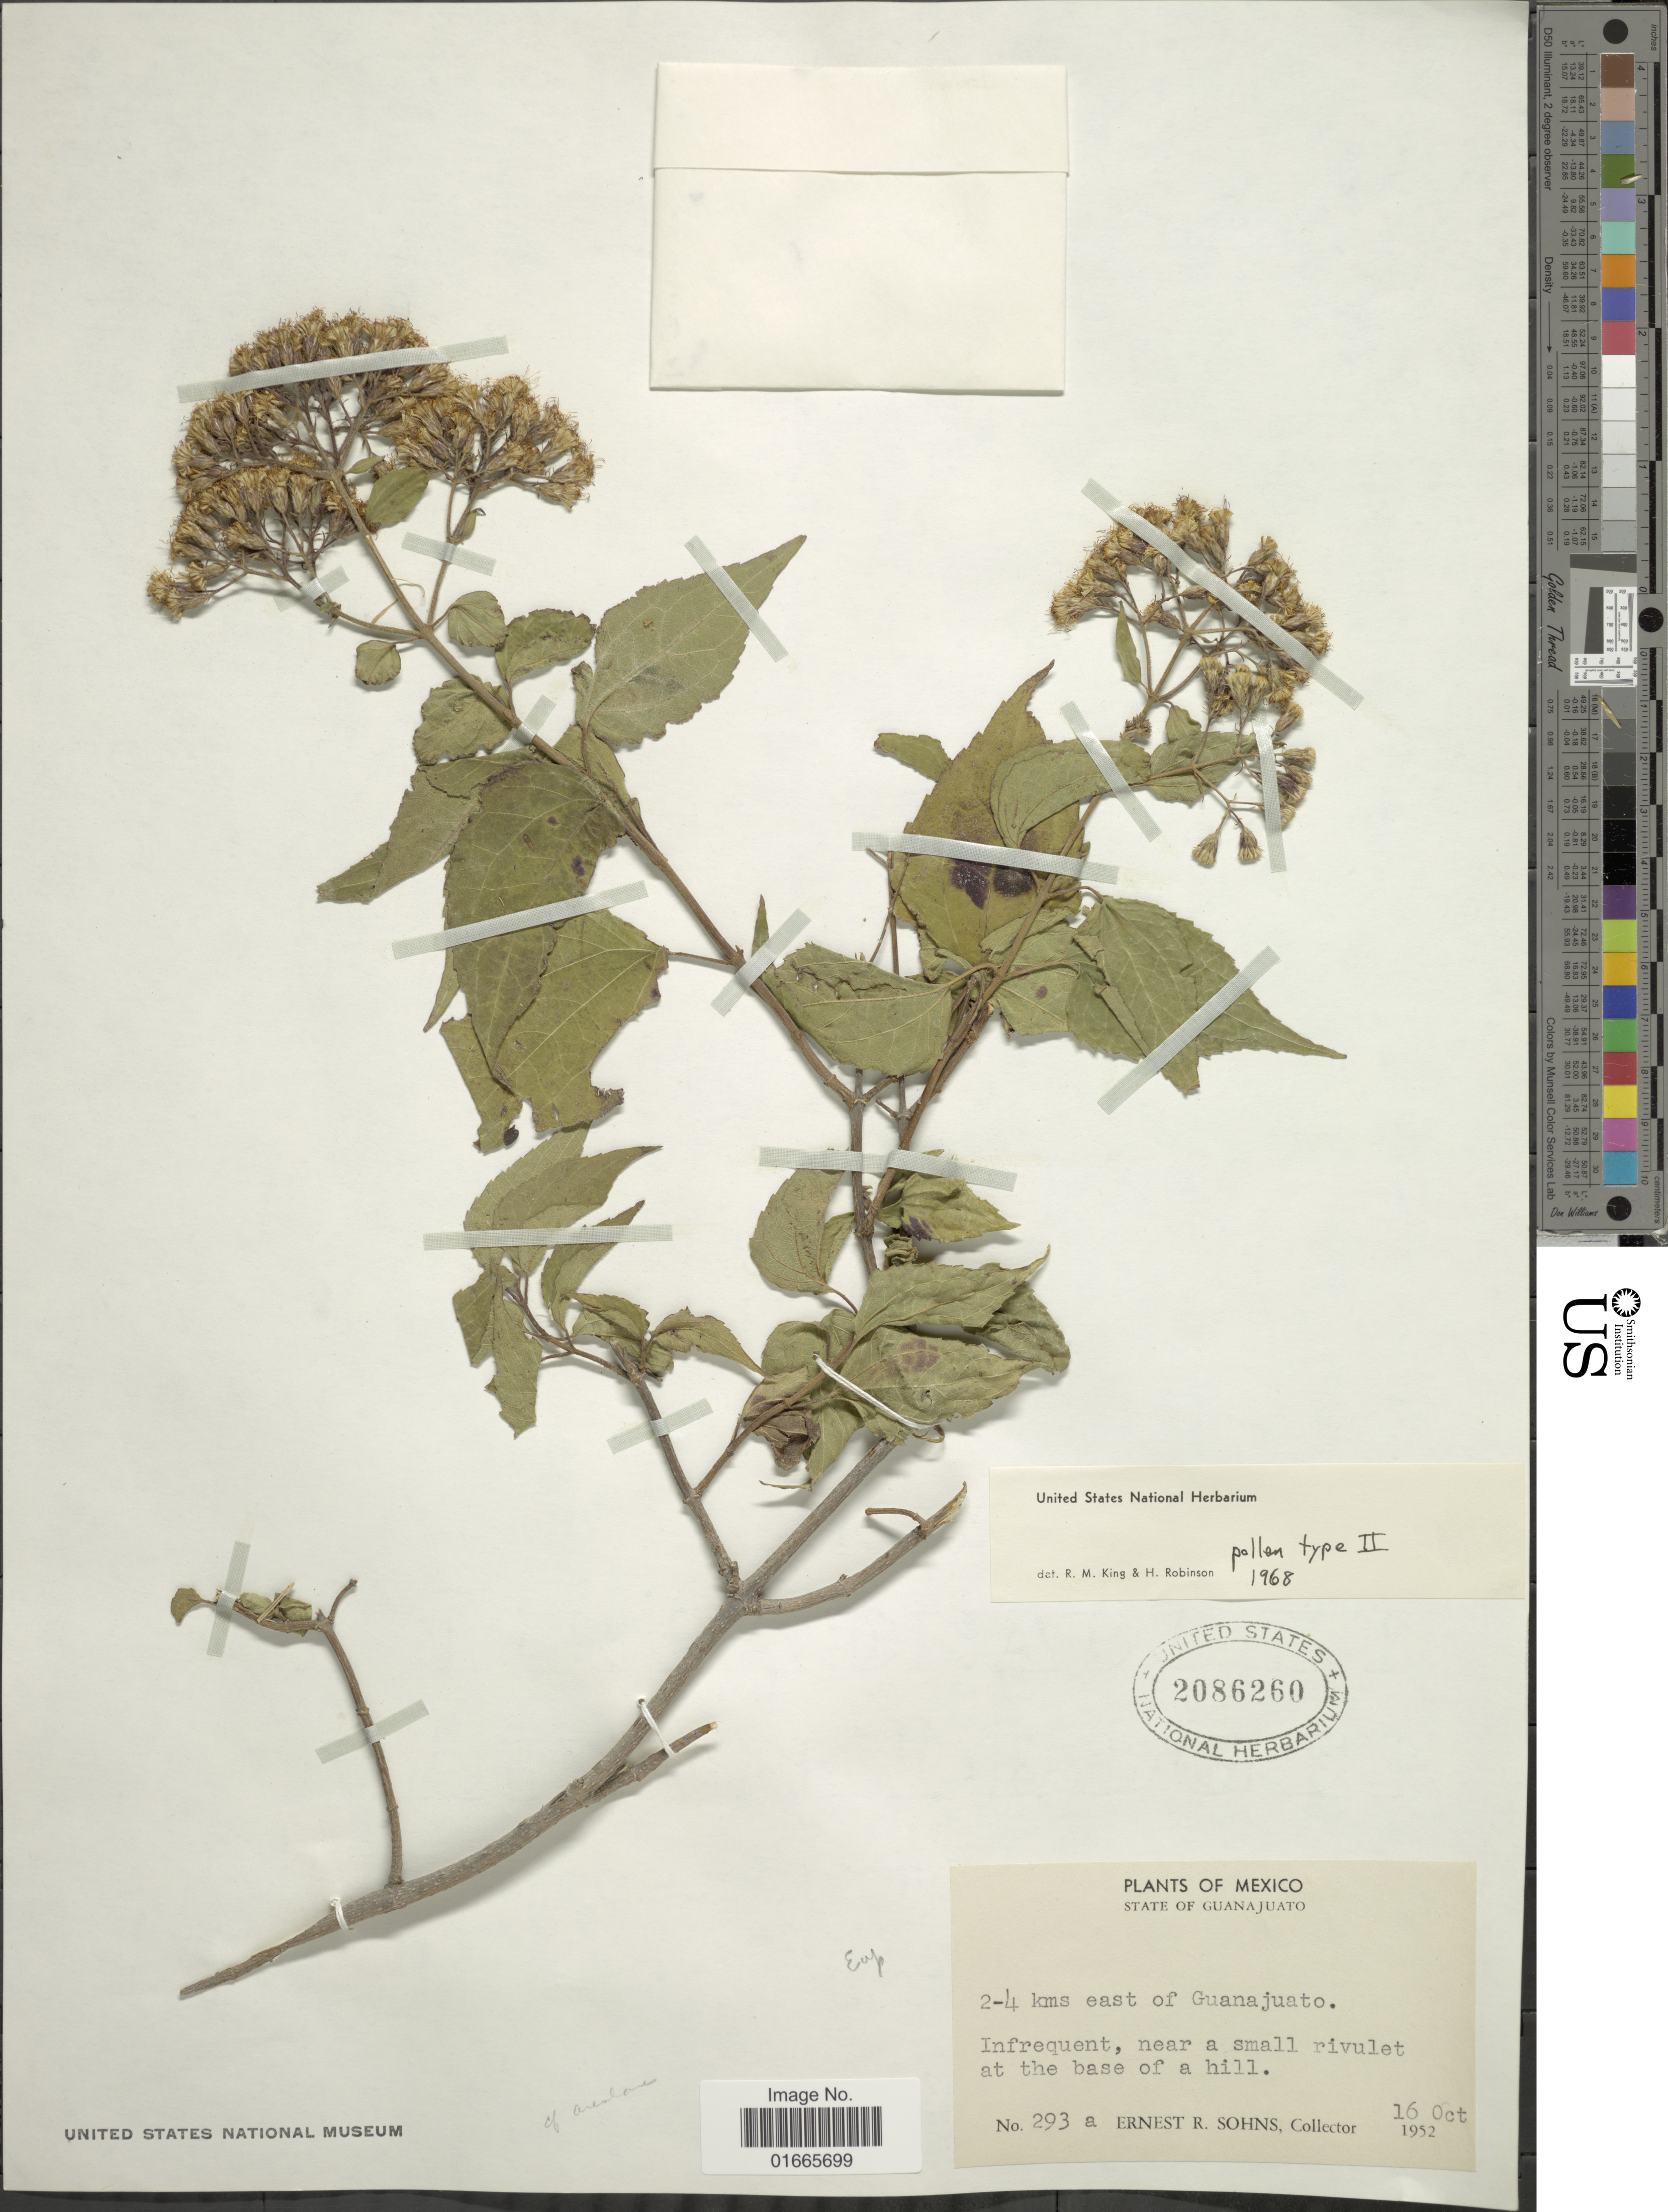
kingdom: Plantae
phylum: Tracheophyta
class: Magnoliopsida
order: Asterales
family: Asteraceae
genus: Chromolaena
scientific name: Chromolaena collina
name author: (DC.) R.M. King & H. Rob.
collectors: E. R. Sohns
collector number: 293a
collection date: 1952-10-16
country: Mexico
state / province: Guanajuato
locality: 2-4 kms east of Guanajuato.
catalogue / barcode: US 2086260